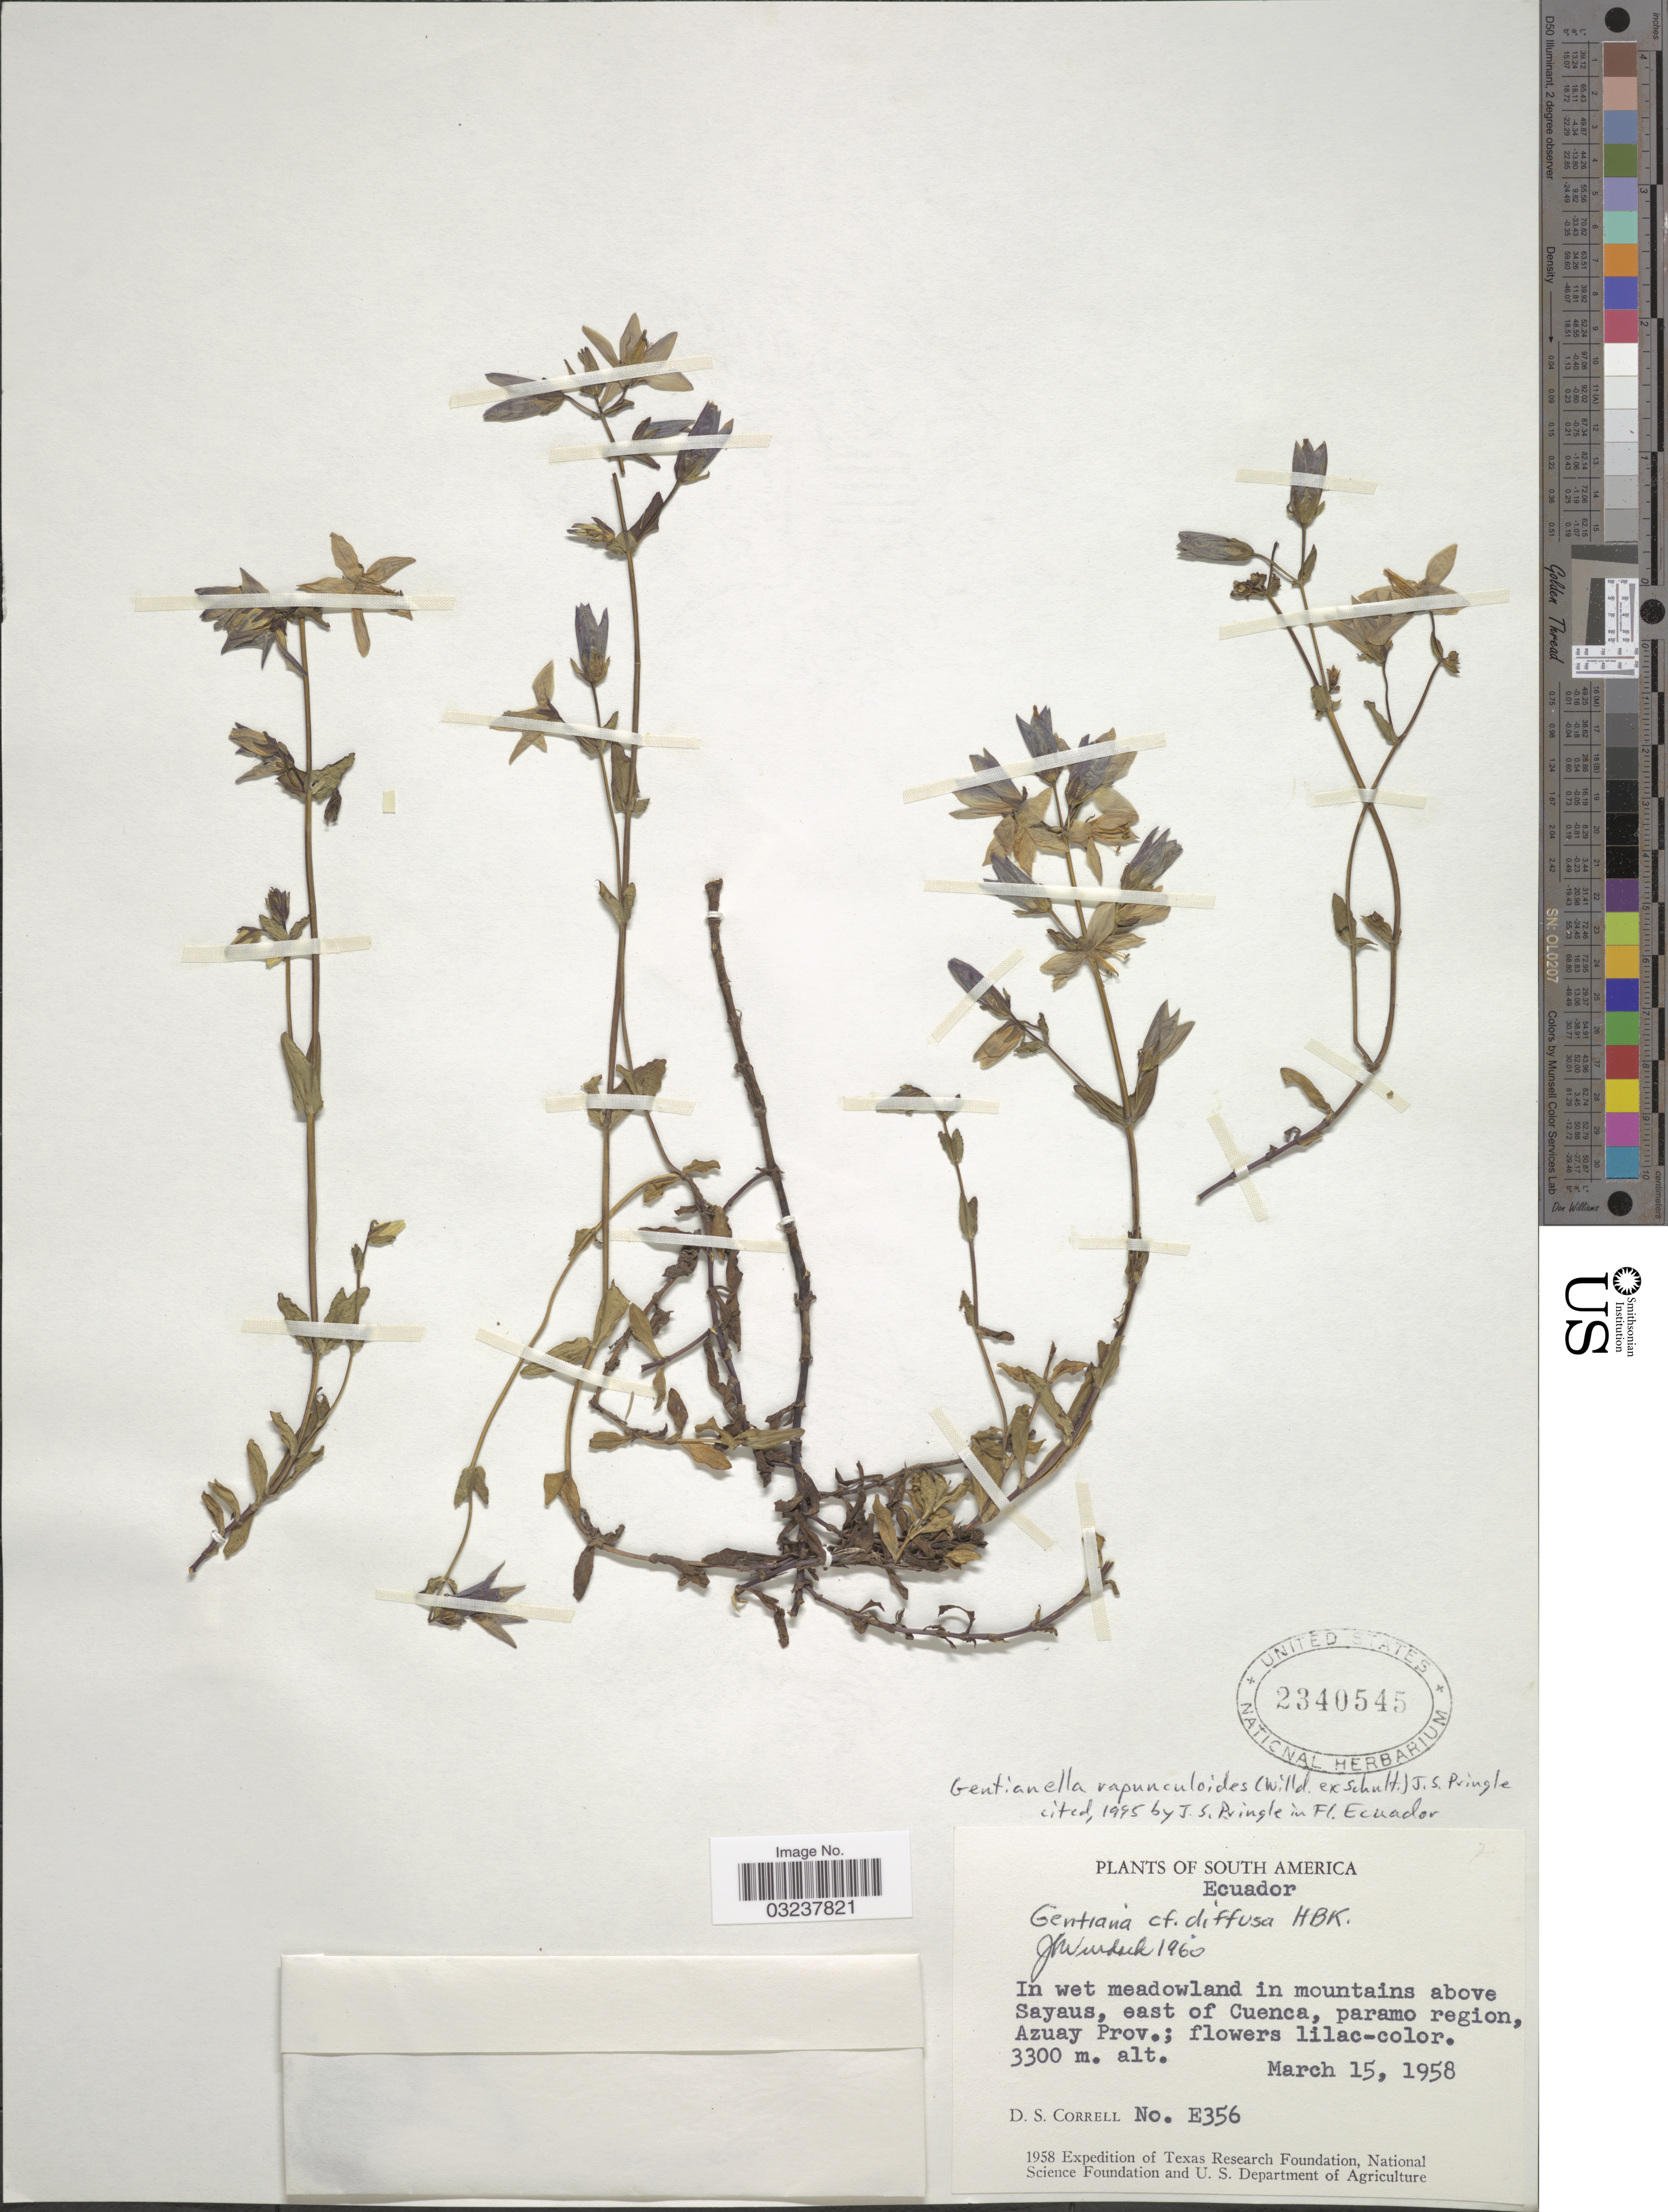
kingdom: Plantae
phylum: Tracheophyta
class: Magnoliopsida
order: Gentianales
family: Gentianaceae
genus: Gentianella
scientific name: Gentianella rapunculoides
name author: (Willd. ex Schult.) J.S. Pringle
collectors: D. S. Correll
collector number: E356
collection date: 1958-03-15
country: Ecuador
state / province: Azuay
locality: In wet meadowland in mountains above Sayaus, east of Cuenca, paramo region.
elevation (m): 3300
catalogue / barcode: US 2340545